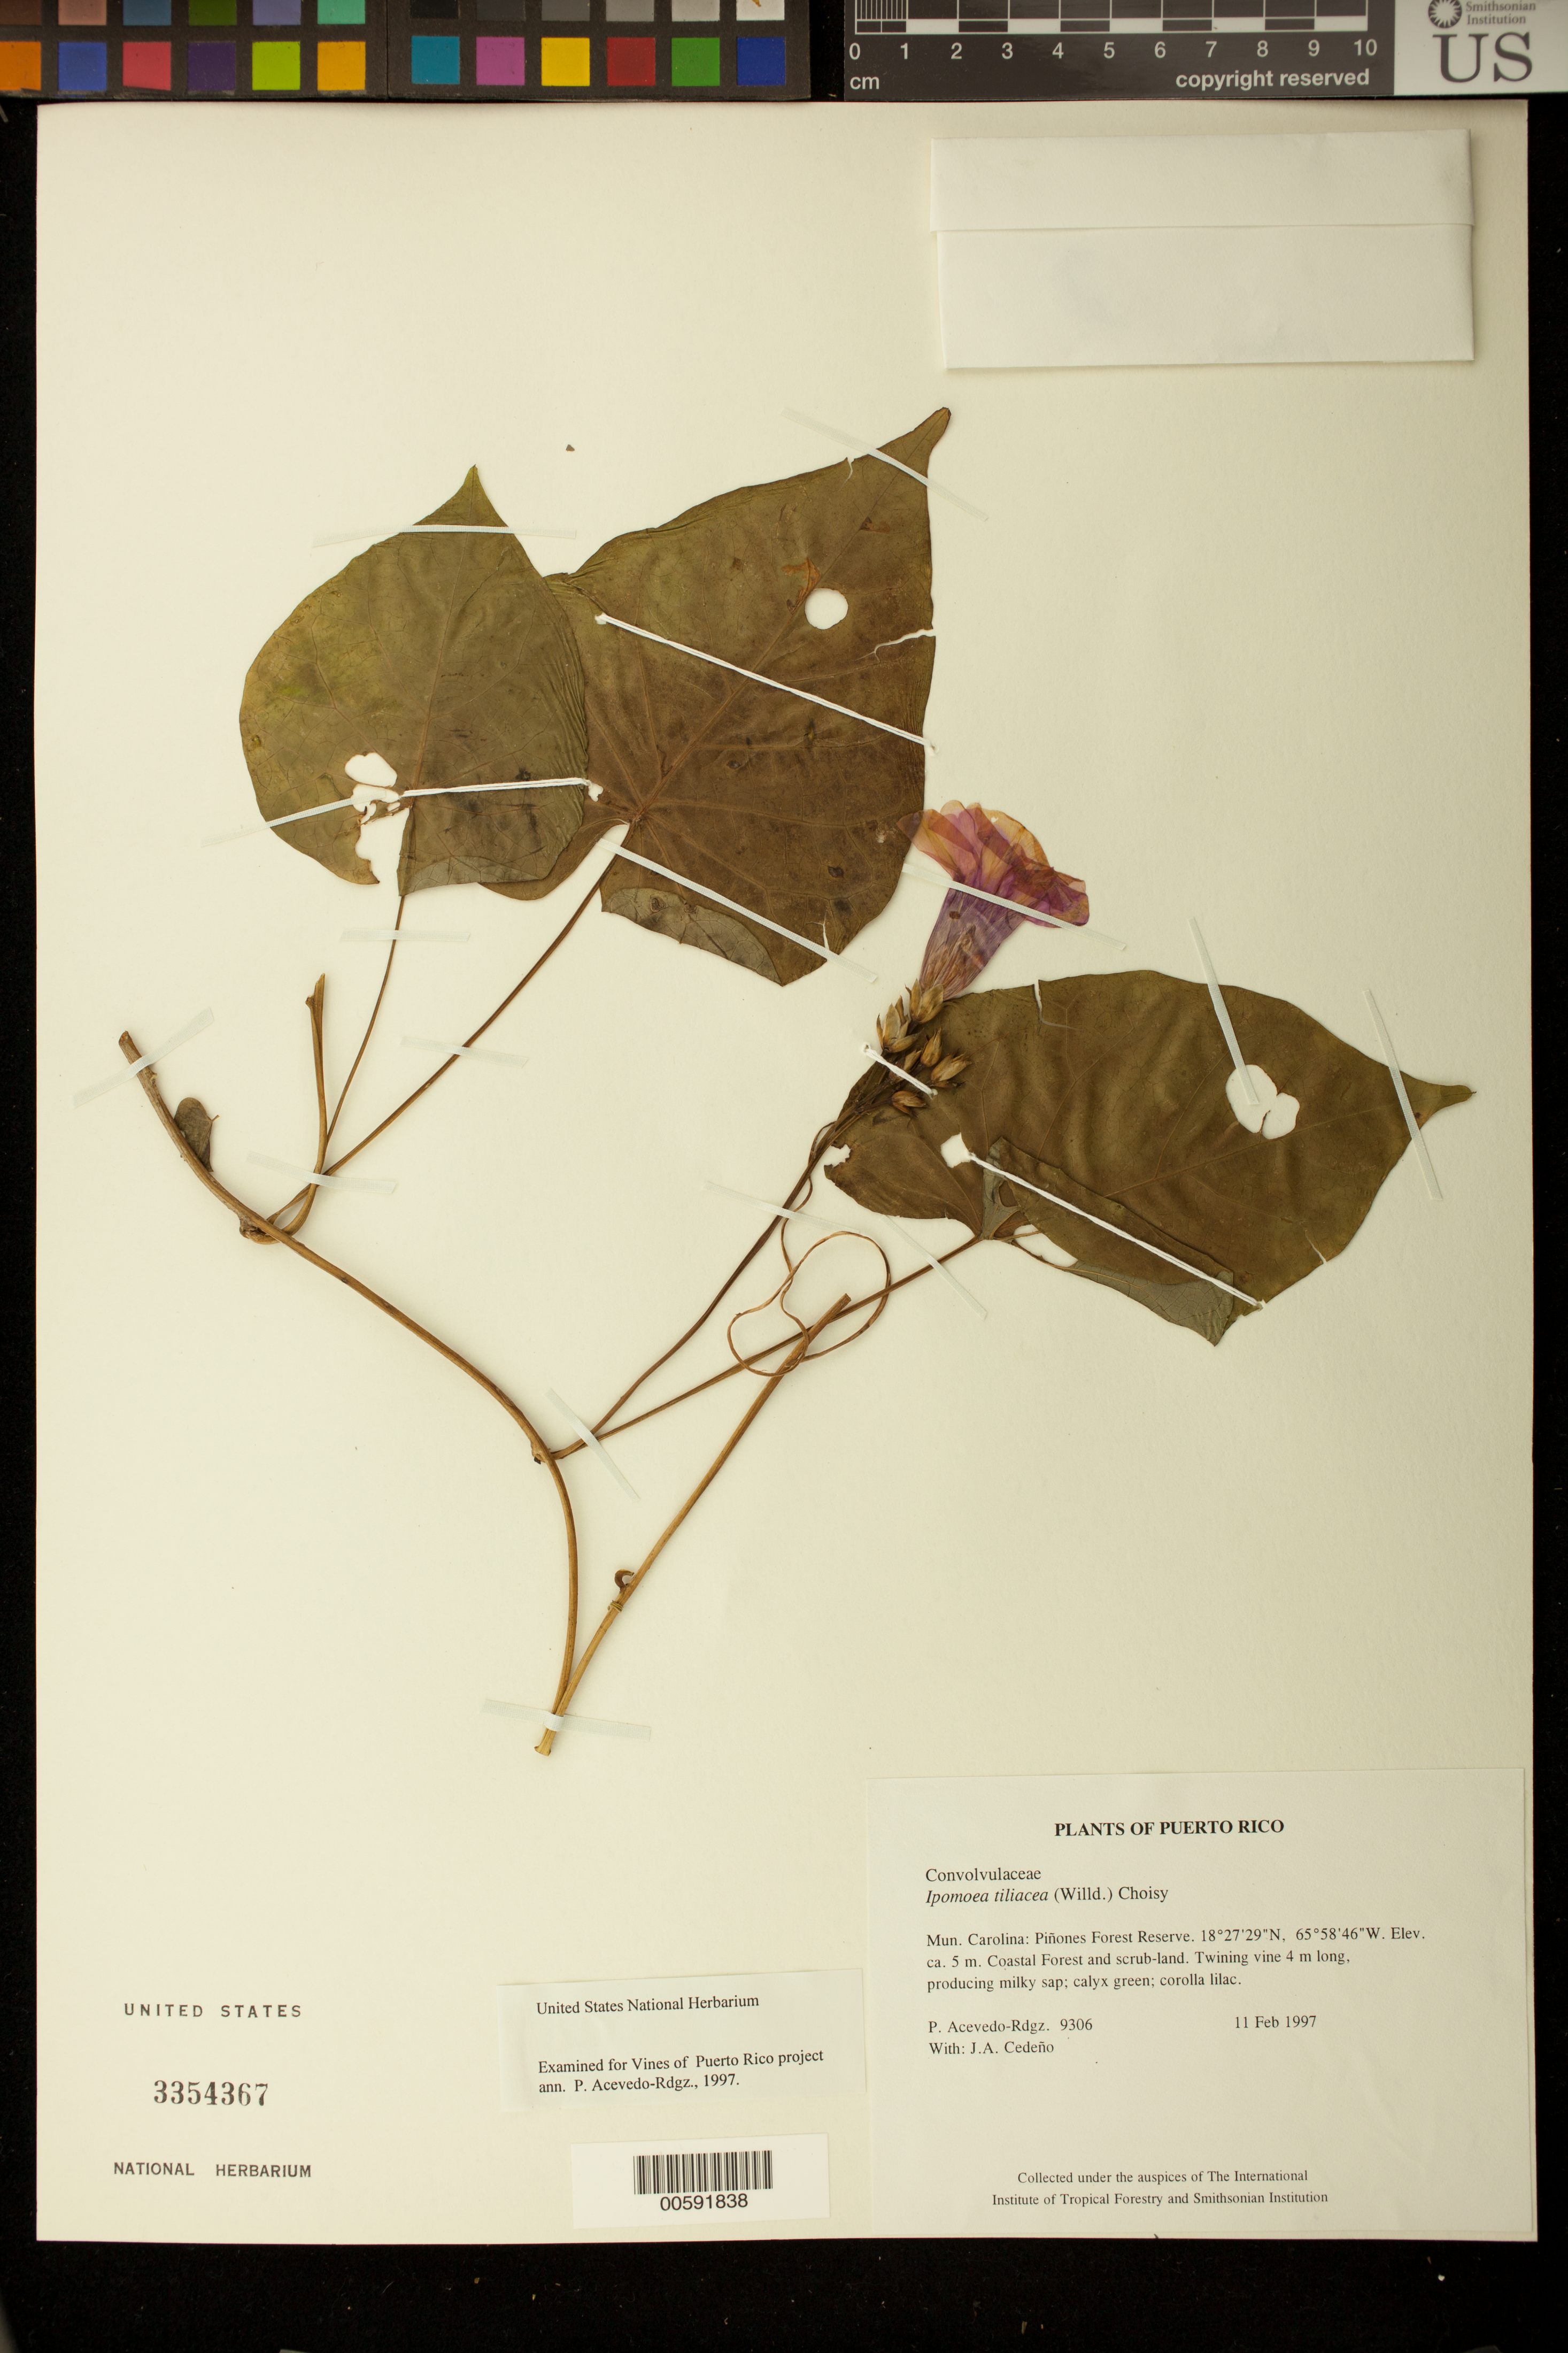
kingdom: Plantae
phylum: Tracheophyta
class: Magnoliopsida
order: Solanales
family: Convolvulaceae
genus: Ipomoea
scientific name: Ipomoea tiliacea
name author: (Willd.) Choisy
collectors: P. Acevedo-Rodr. & J. A. Cedeño M.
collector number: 9306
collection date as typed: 11 Feb 1997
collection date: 1997-02-11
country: Puerto Rico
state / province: Carolina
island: Puerto Rico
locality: Carolina; Piñones Forest Reserve.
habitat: Coastal Forest and scrub-land.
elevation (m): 5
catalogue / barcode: US 3354367